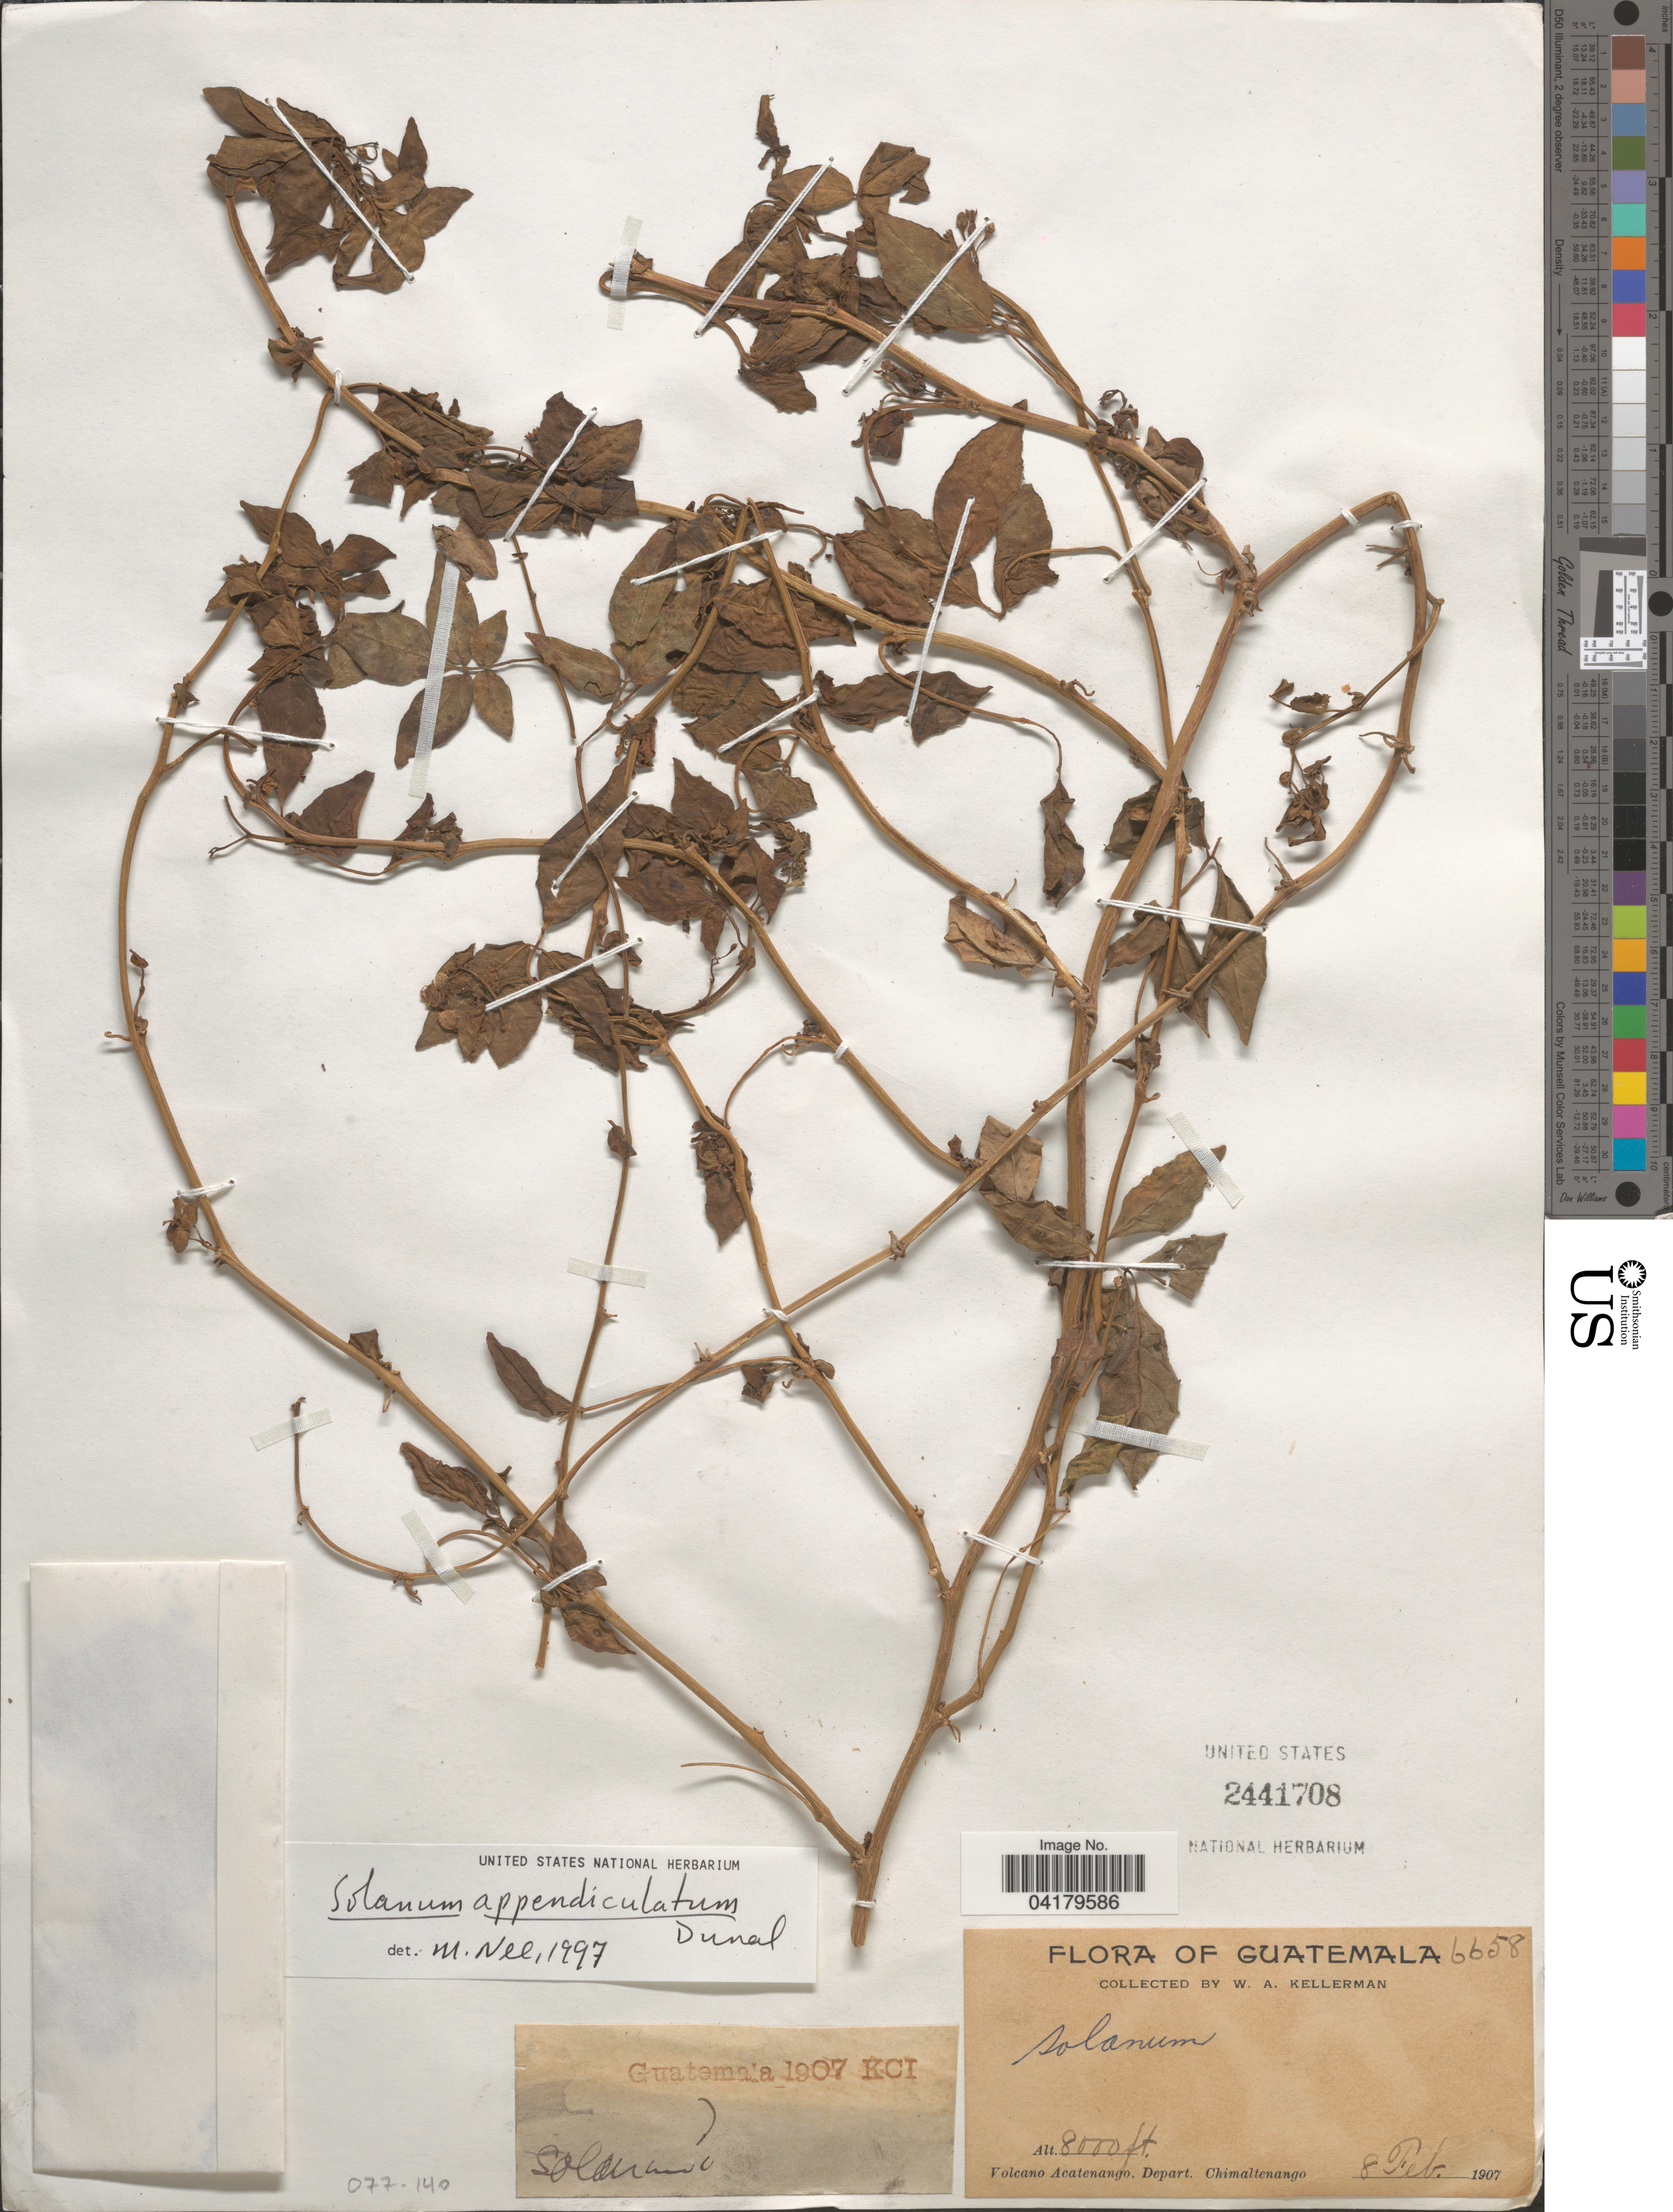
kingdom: Plantae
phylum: Tracheophyta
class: Magnoliopsida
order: Solanales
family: Solanaceae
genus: Solanum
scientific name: Solanum appendiculatum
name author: Humb. & Bonpl. ex Dunal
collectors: W. Kellerman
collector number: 6658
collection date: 1907-02-08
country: Guatemala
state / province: Chimaltenango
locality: Volcano Acatenango, Depart. Chimaltenango.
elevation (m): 2438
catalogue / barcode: US 2441708